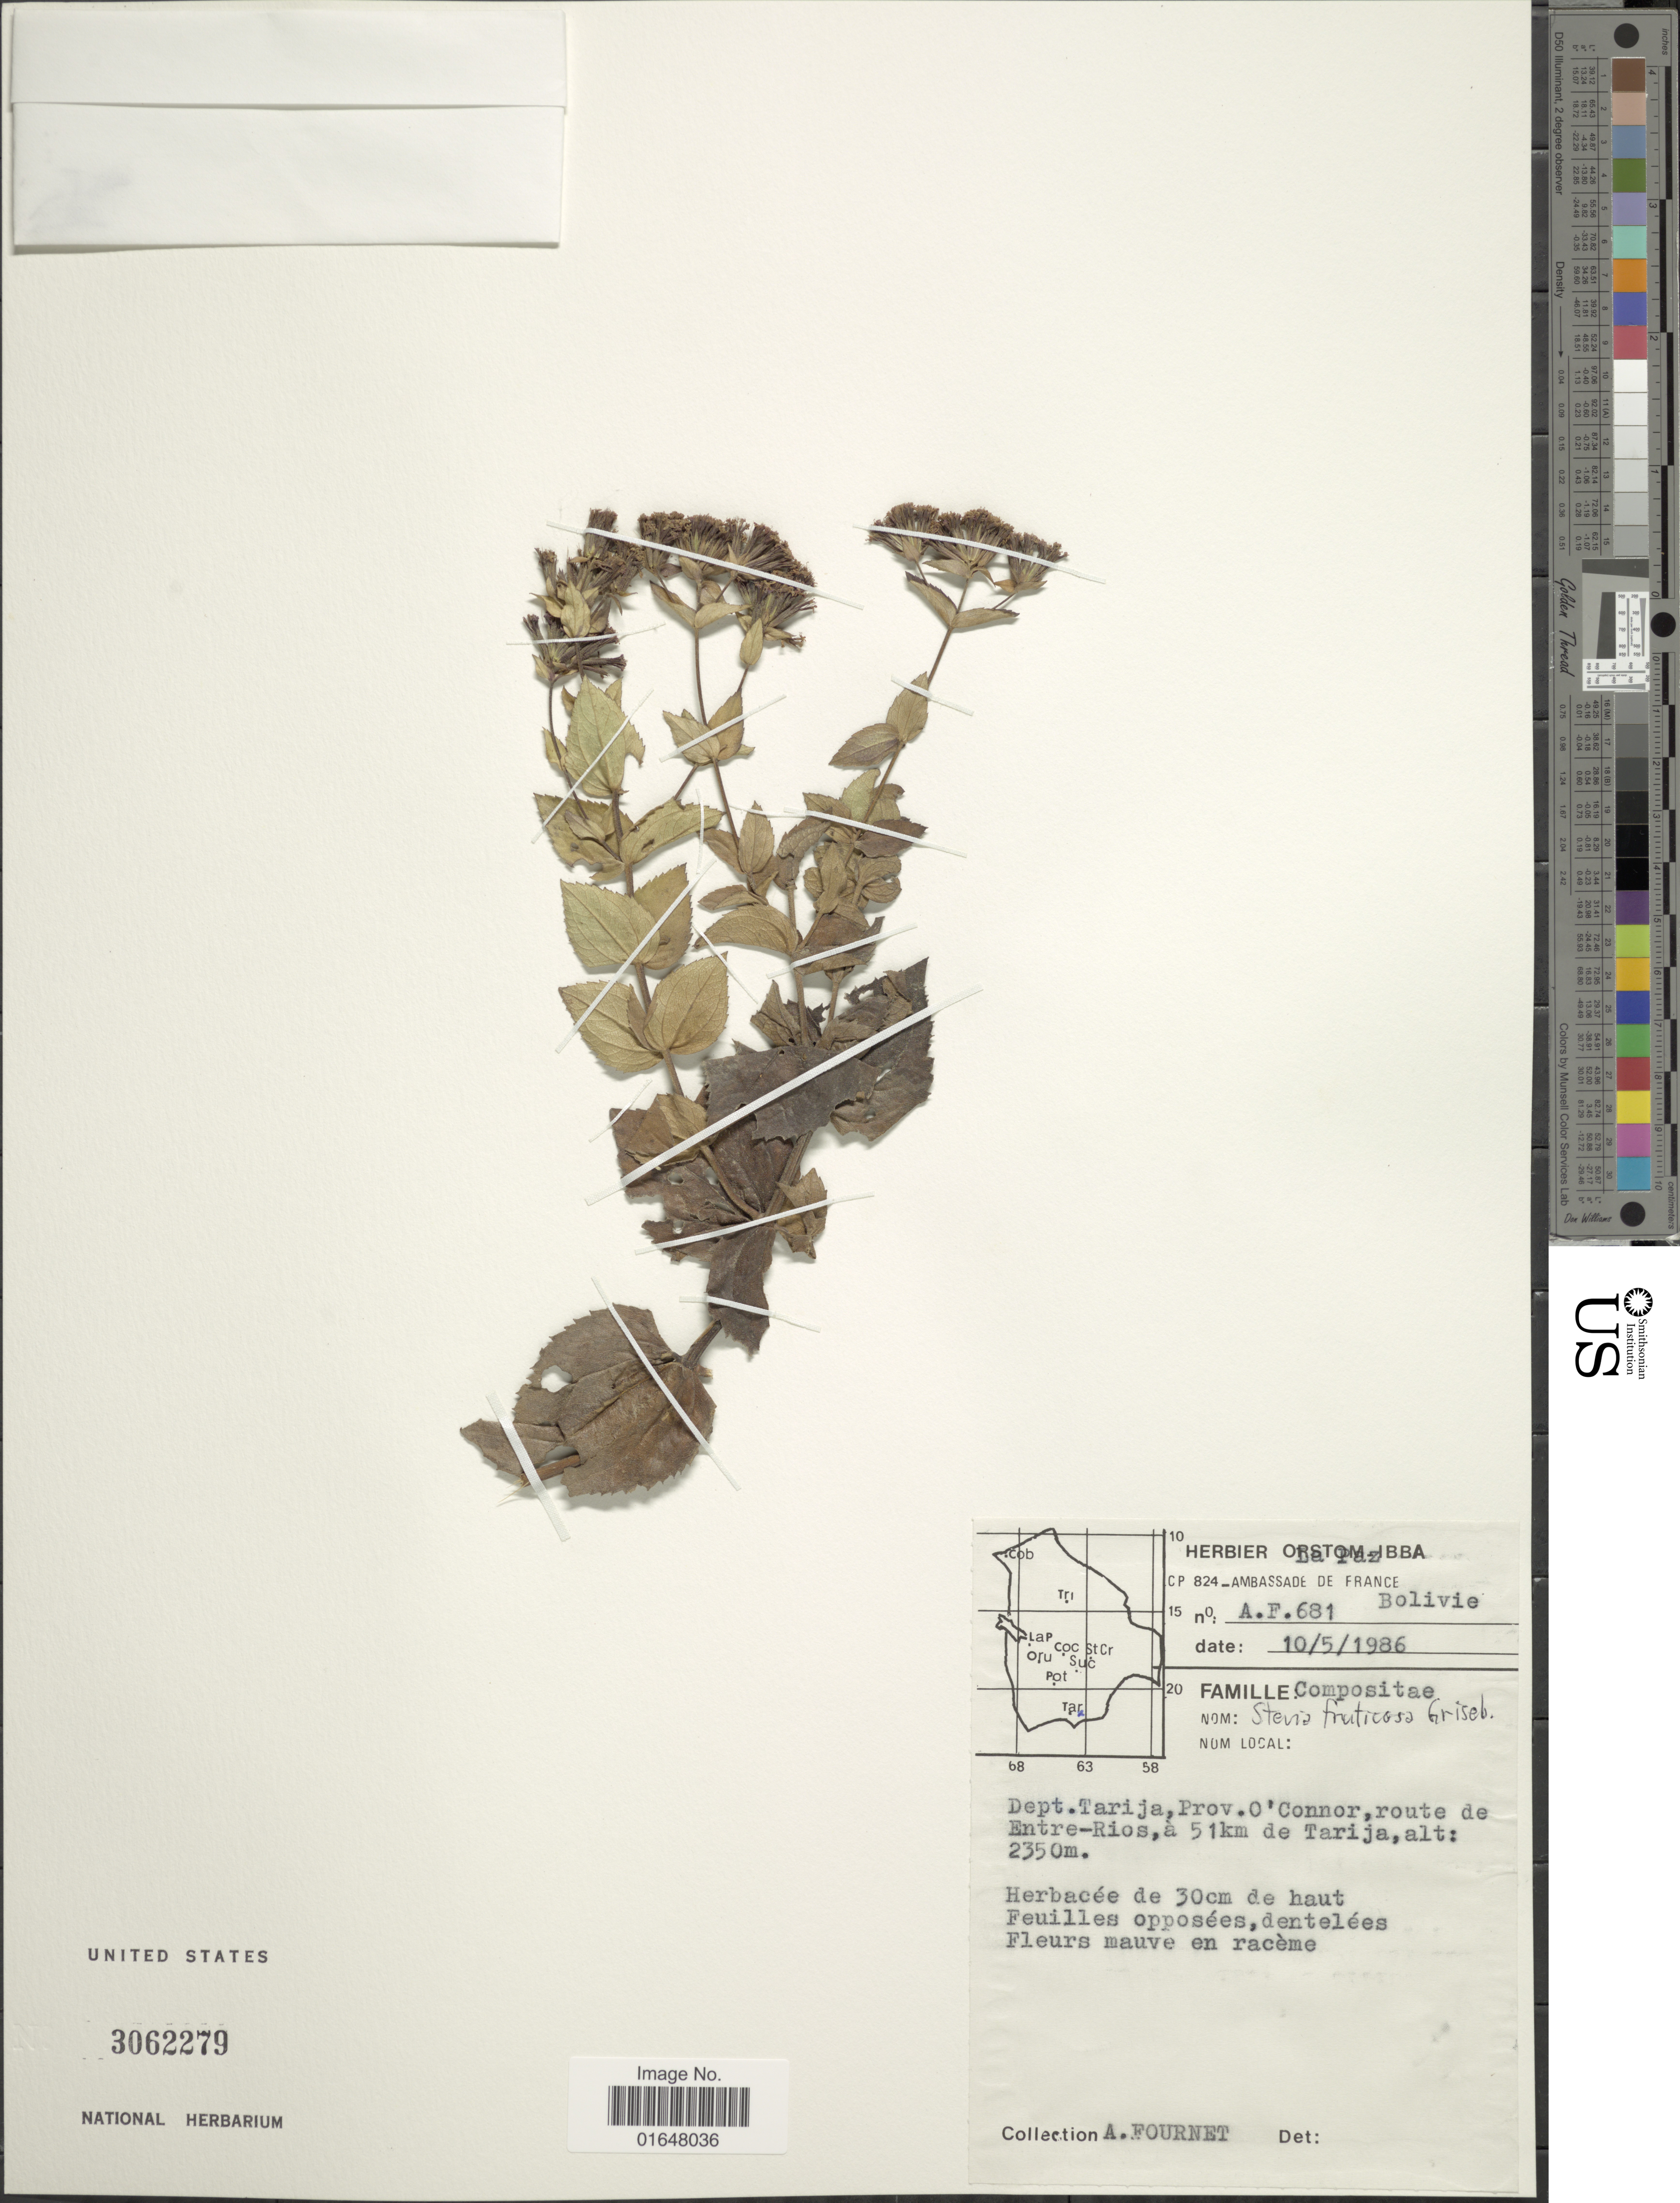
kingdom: Plantae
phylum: Tracheophyta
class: Magnoliopsida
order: Asterales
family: Asteraceae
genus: Stevia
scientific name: Stevia fruticosa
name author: Griseb.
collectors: A. Fournet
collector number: AF681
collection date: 1986-05-10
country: Bolivia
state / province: Tarija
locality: Prov. O'Connor, route de Entre-Rios, a 51 km de Tarija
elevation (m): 2350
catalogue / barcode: US 3062279